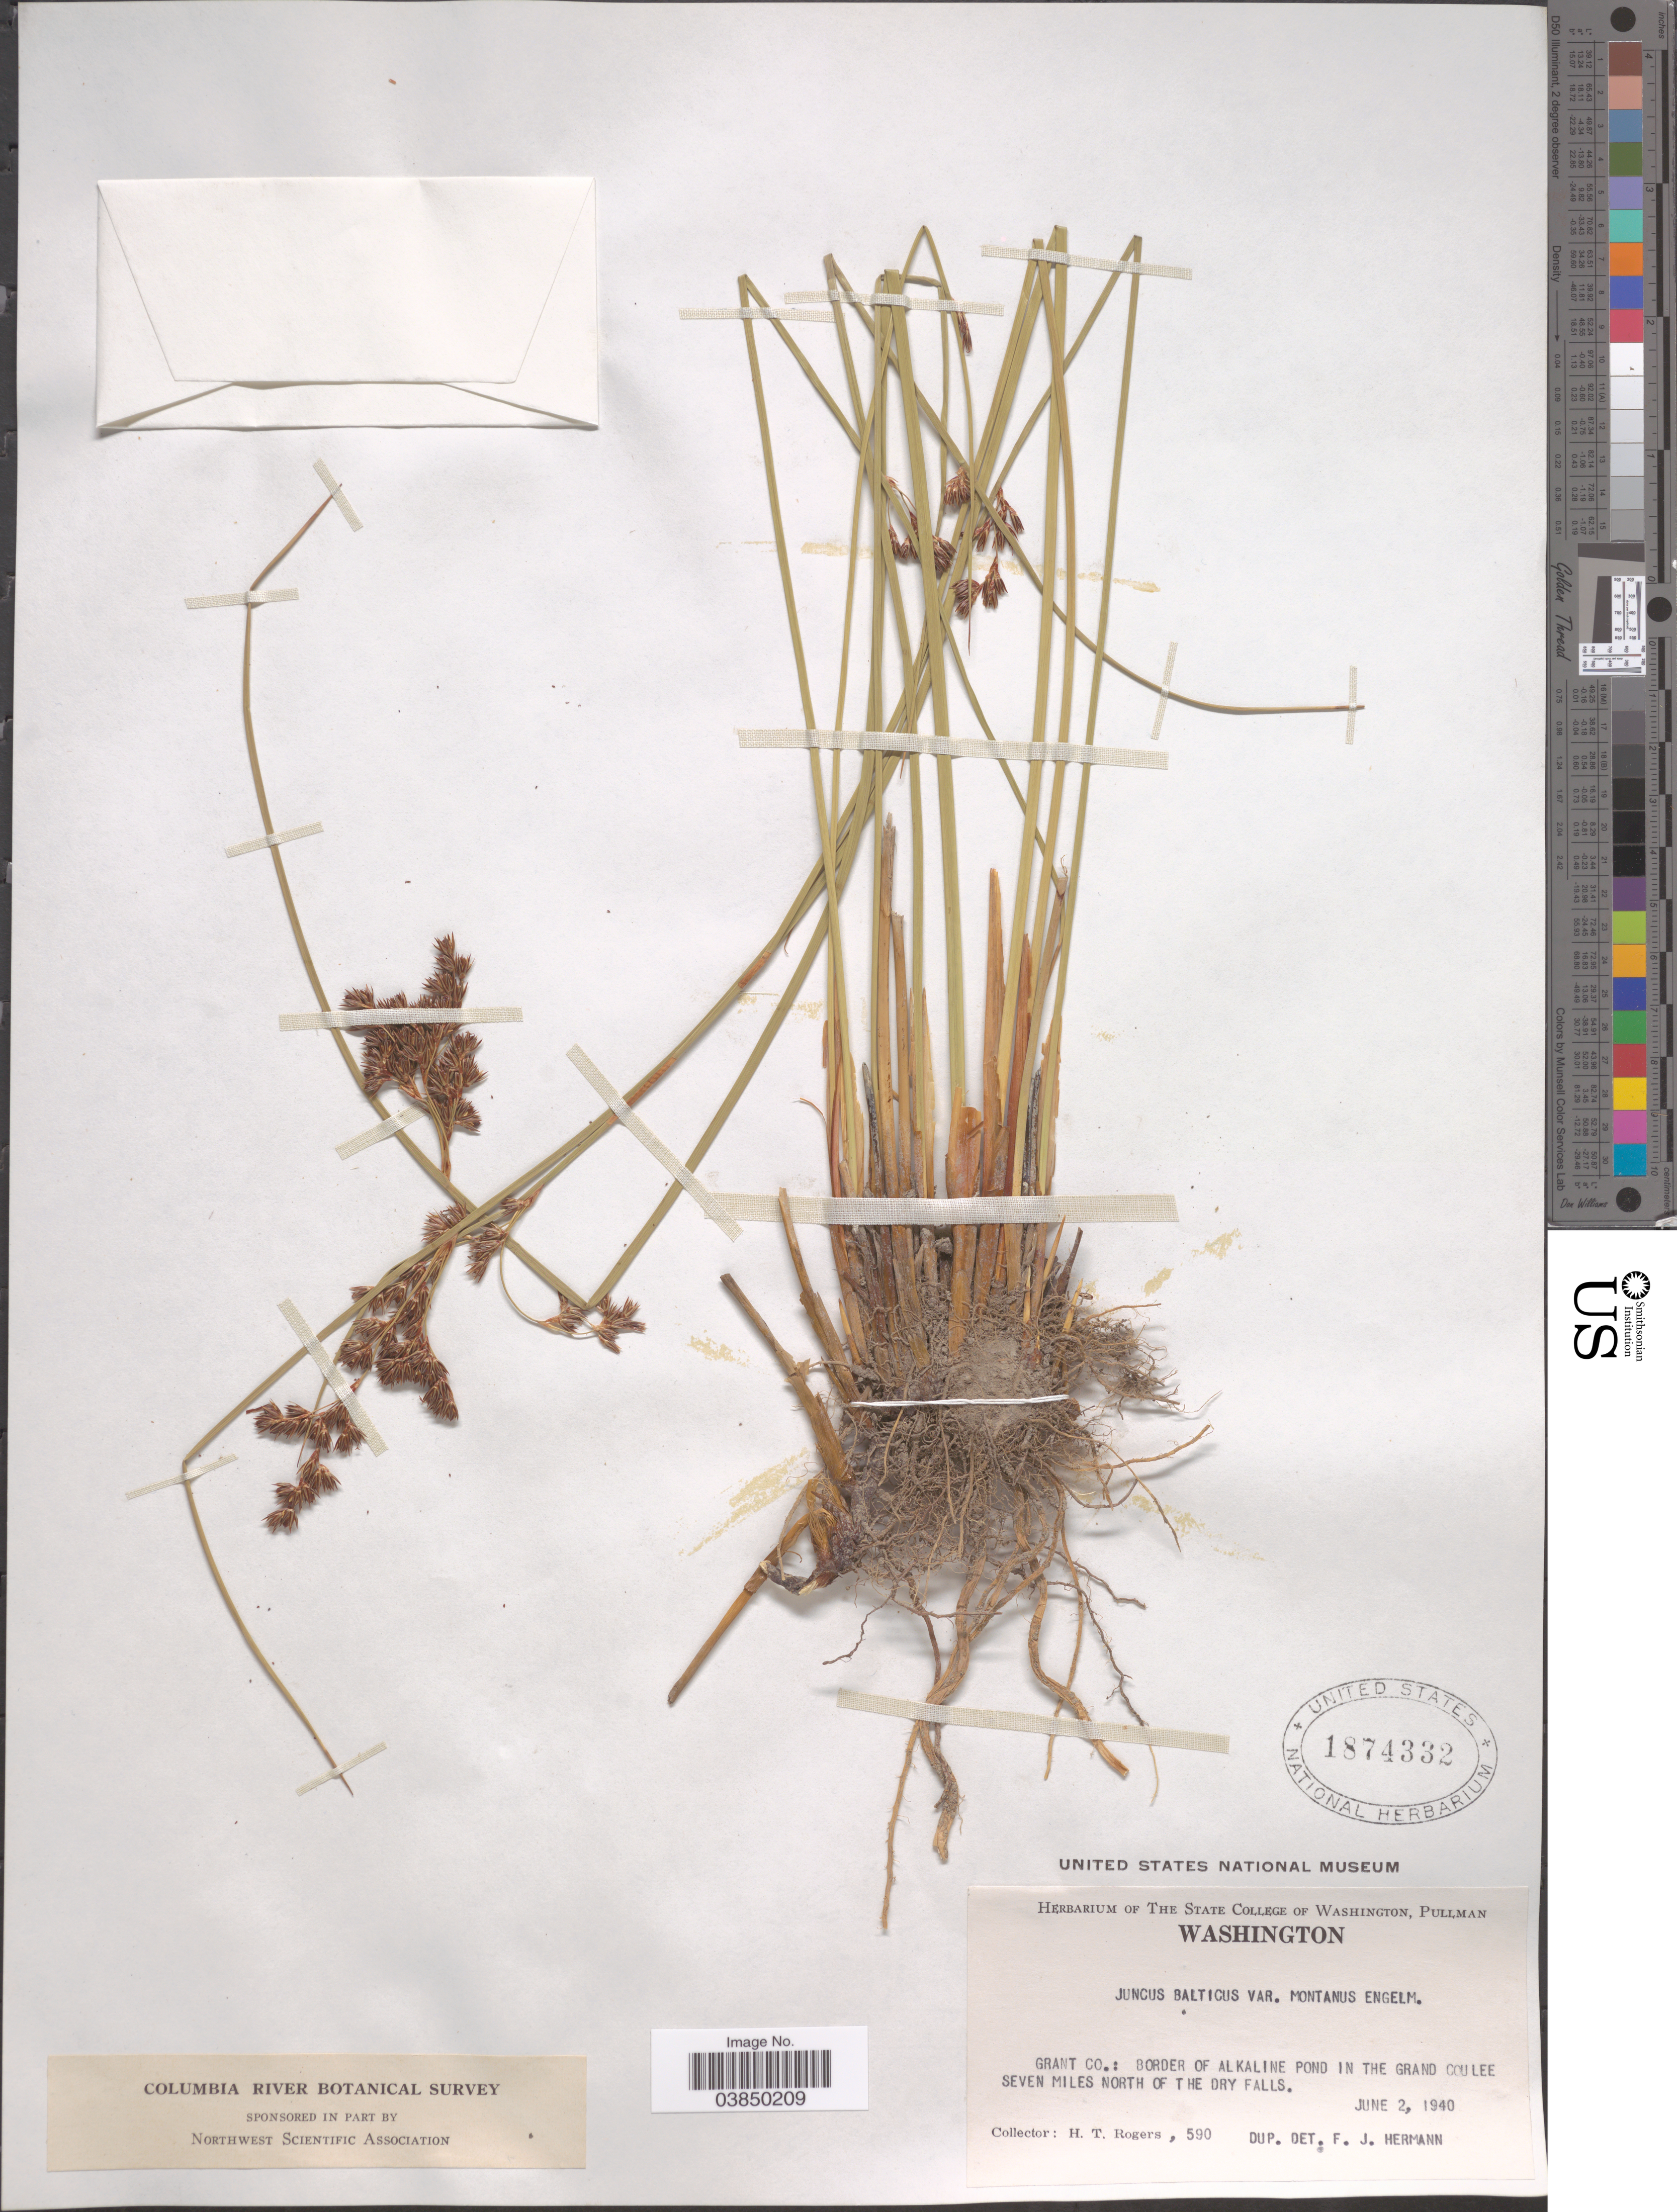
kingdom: Plantae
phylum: Tracheophyta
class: Liliopsida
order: Poales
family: Juncaceae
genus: Juncus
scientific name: Juncus balticus var. montanus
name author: Engelm.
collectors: H. Rogers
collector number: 590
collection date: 1940-06-02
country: United States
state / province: Washington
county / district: Grant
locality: Grant Co.: Border of Alkaline Pond in the Grand Coulee seven miles north of the Dry Falls.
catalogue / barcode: US 1874332